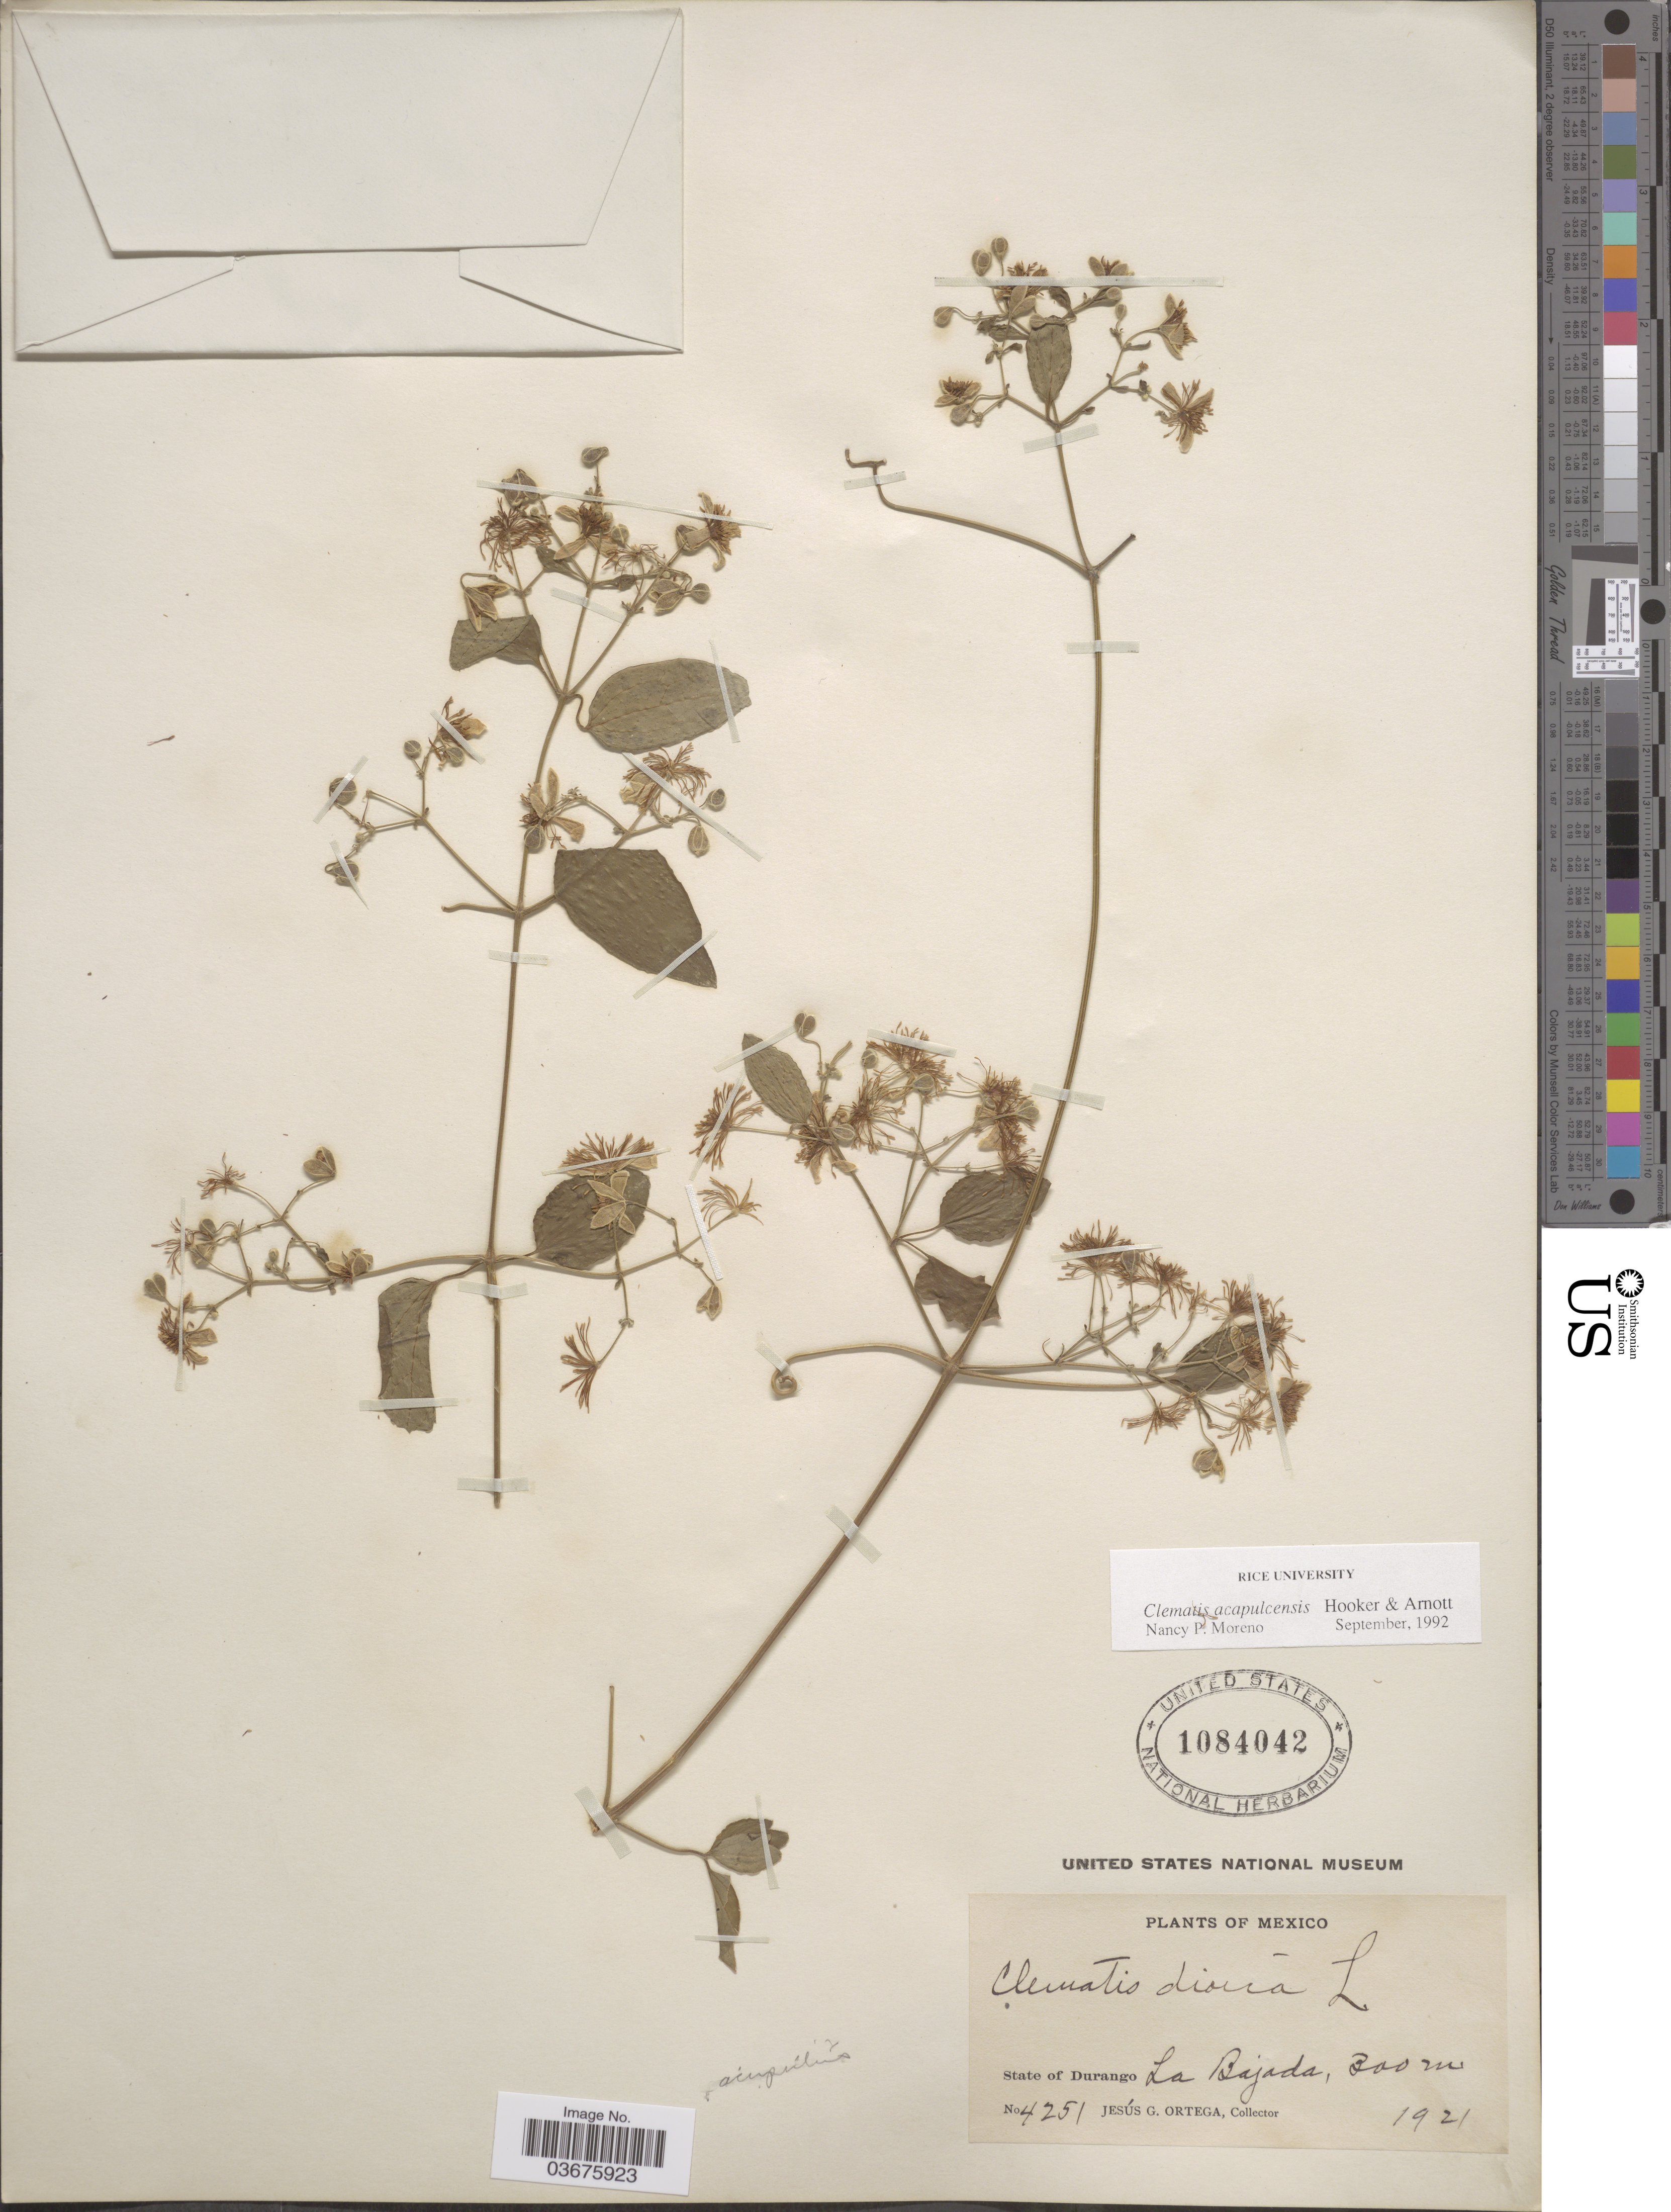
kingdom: Plantae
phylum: Tracheophyta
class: Magnoliopsida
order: Ranunculales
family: Ranunculaceae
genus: Clematis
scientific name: Clematis acapulcensis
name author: Hook. & Arn.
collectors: J. Ortega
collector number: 4251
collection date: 1921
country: Mexico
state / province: Durango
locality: La Bajada.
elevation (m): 300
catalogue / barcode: US 1084042